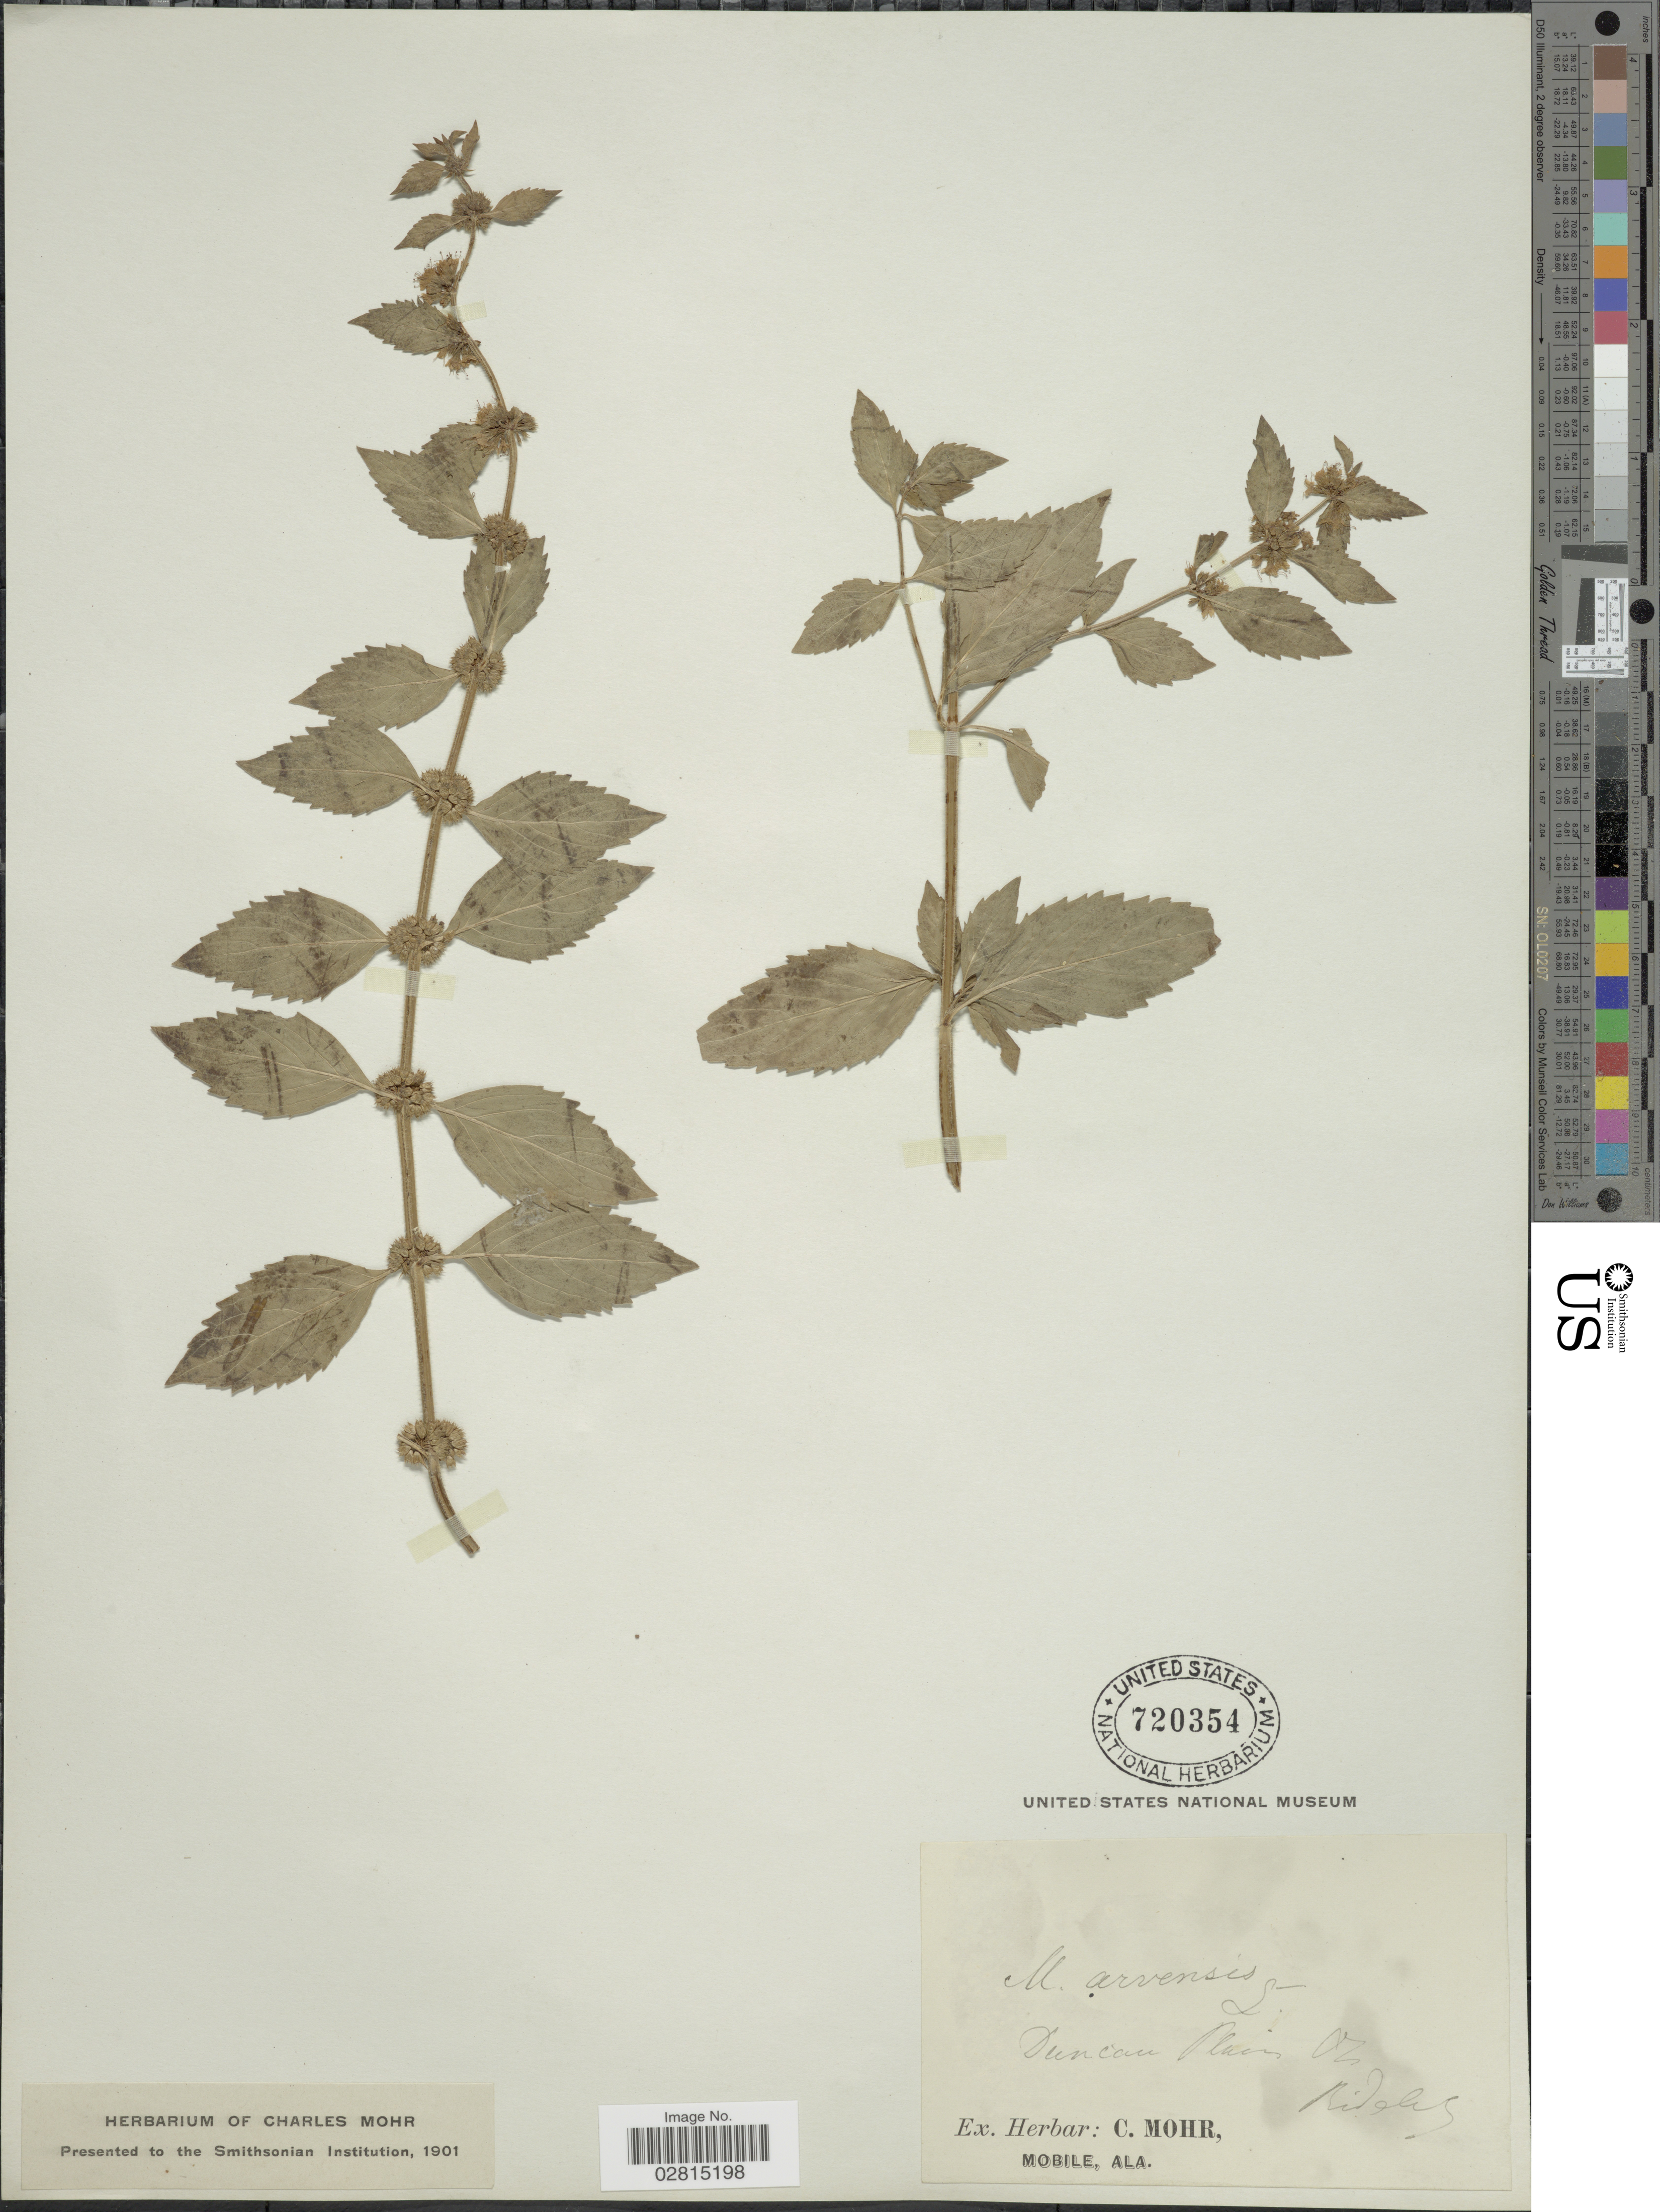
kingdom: Plantae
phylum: Tracheophyta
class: Magnoliopsida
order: Lamiales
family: Lamiaceae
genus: Mentha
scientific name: Mentha canadensis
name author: L.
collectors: ex herb. C. Mohr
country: United States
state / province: Alabama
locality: Duncan Plain on [interpreted] Ridely [interpreted].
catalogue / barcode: US 720354